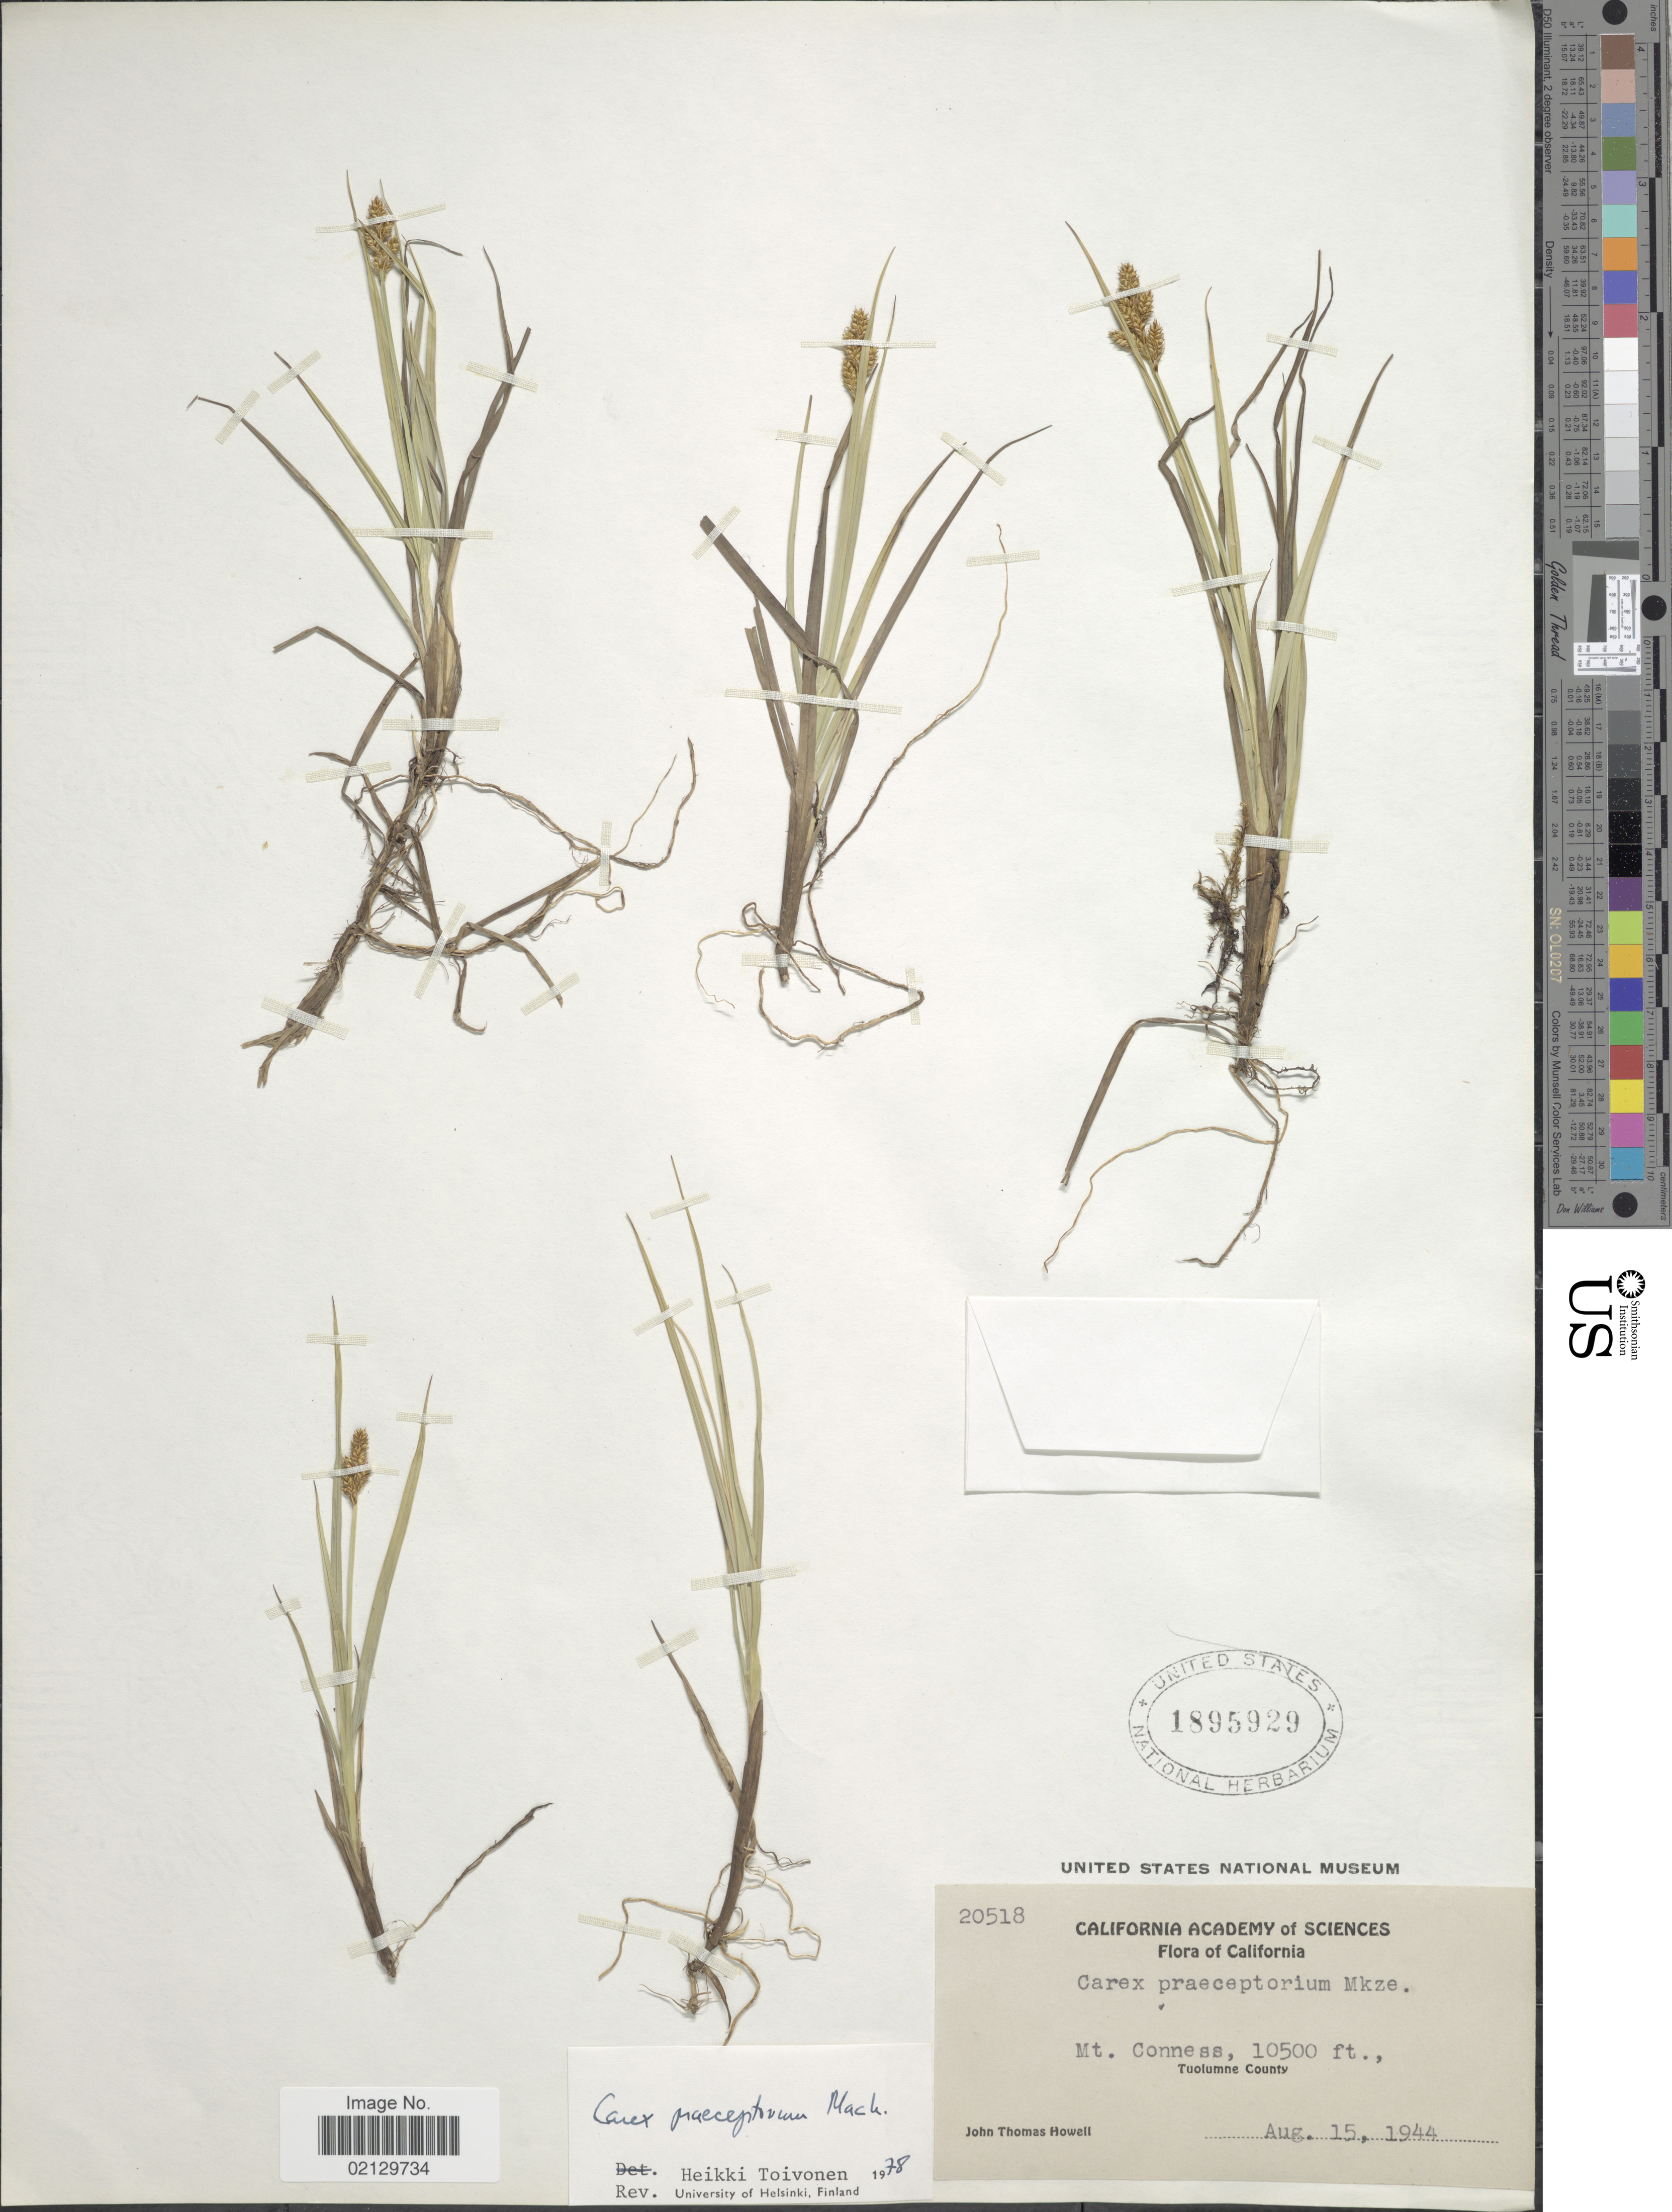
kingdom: Plantae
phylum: Tracheophyta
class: Liliopsida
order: Poales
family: Cyperaceae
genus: Carex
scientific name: Carex praeceptorum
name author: Mack.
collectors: J. T. Howell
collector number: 20518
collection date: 1944-08-15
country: United States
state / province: California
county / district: Tuolumne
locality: Mt. Conness, Tuolumne County.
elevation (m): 3200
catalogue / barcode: US 1895929